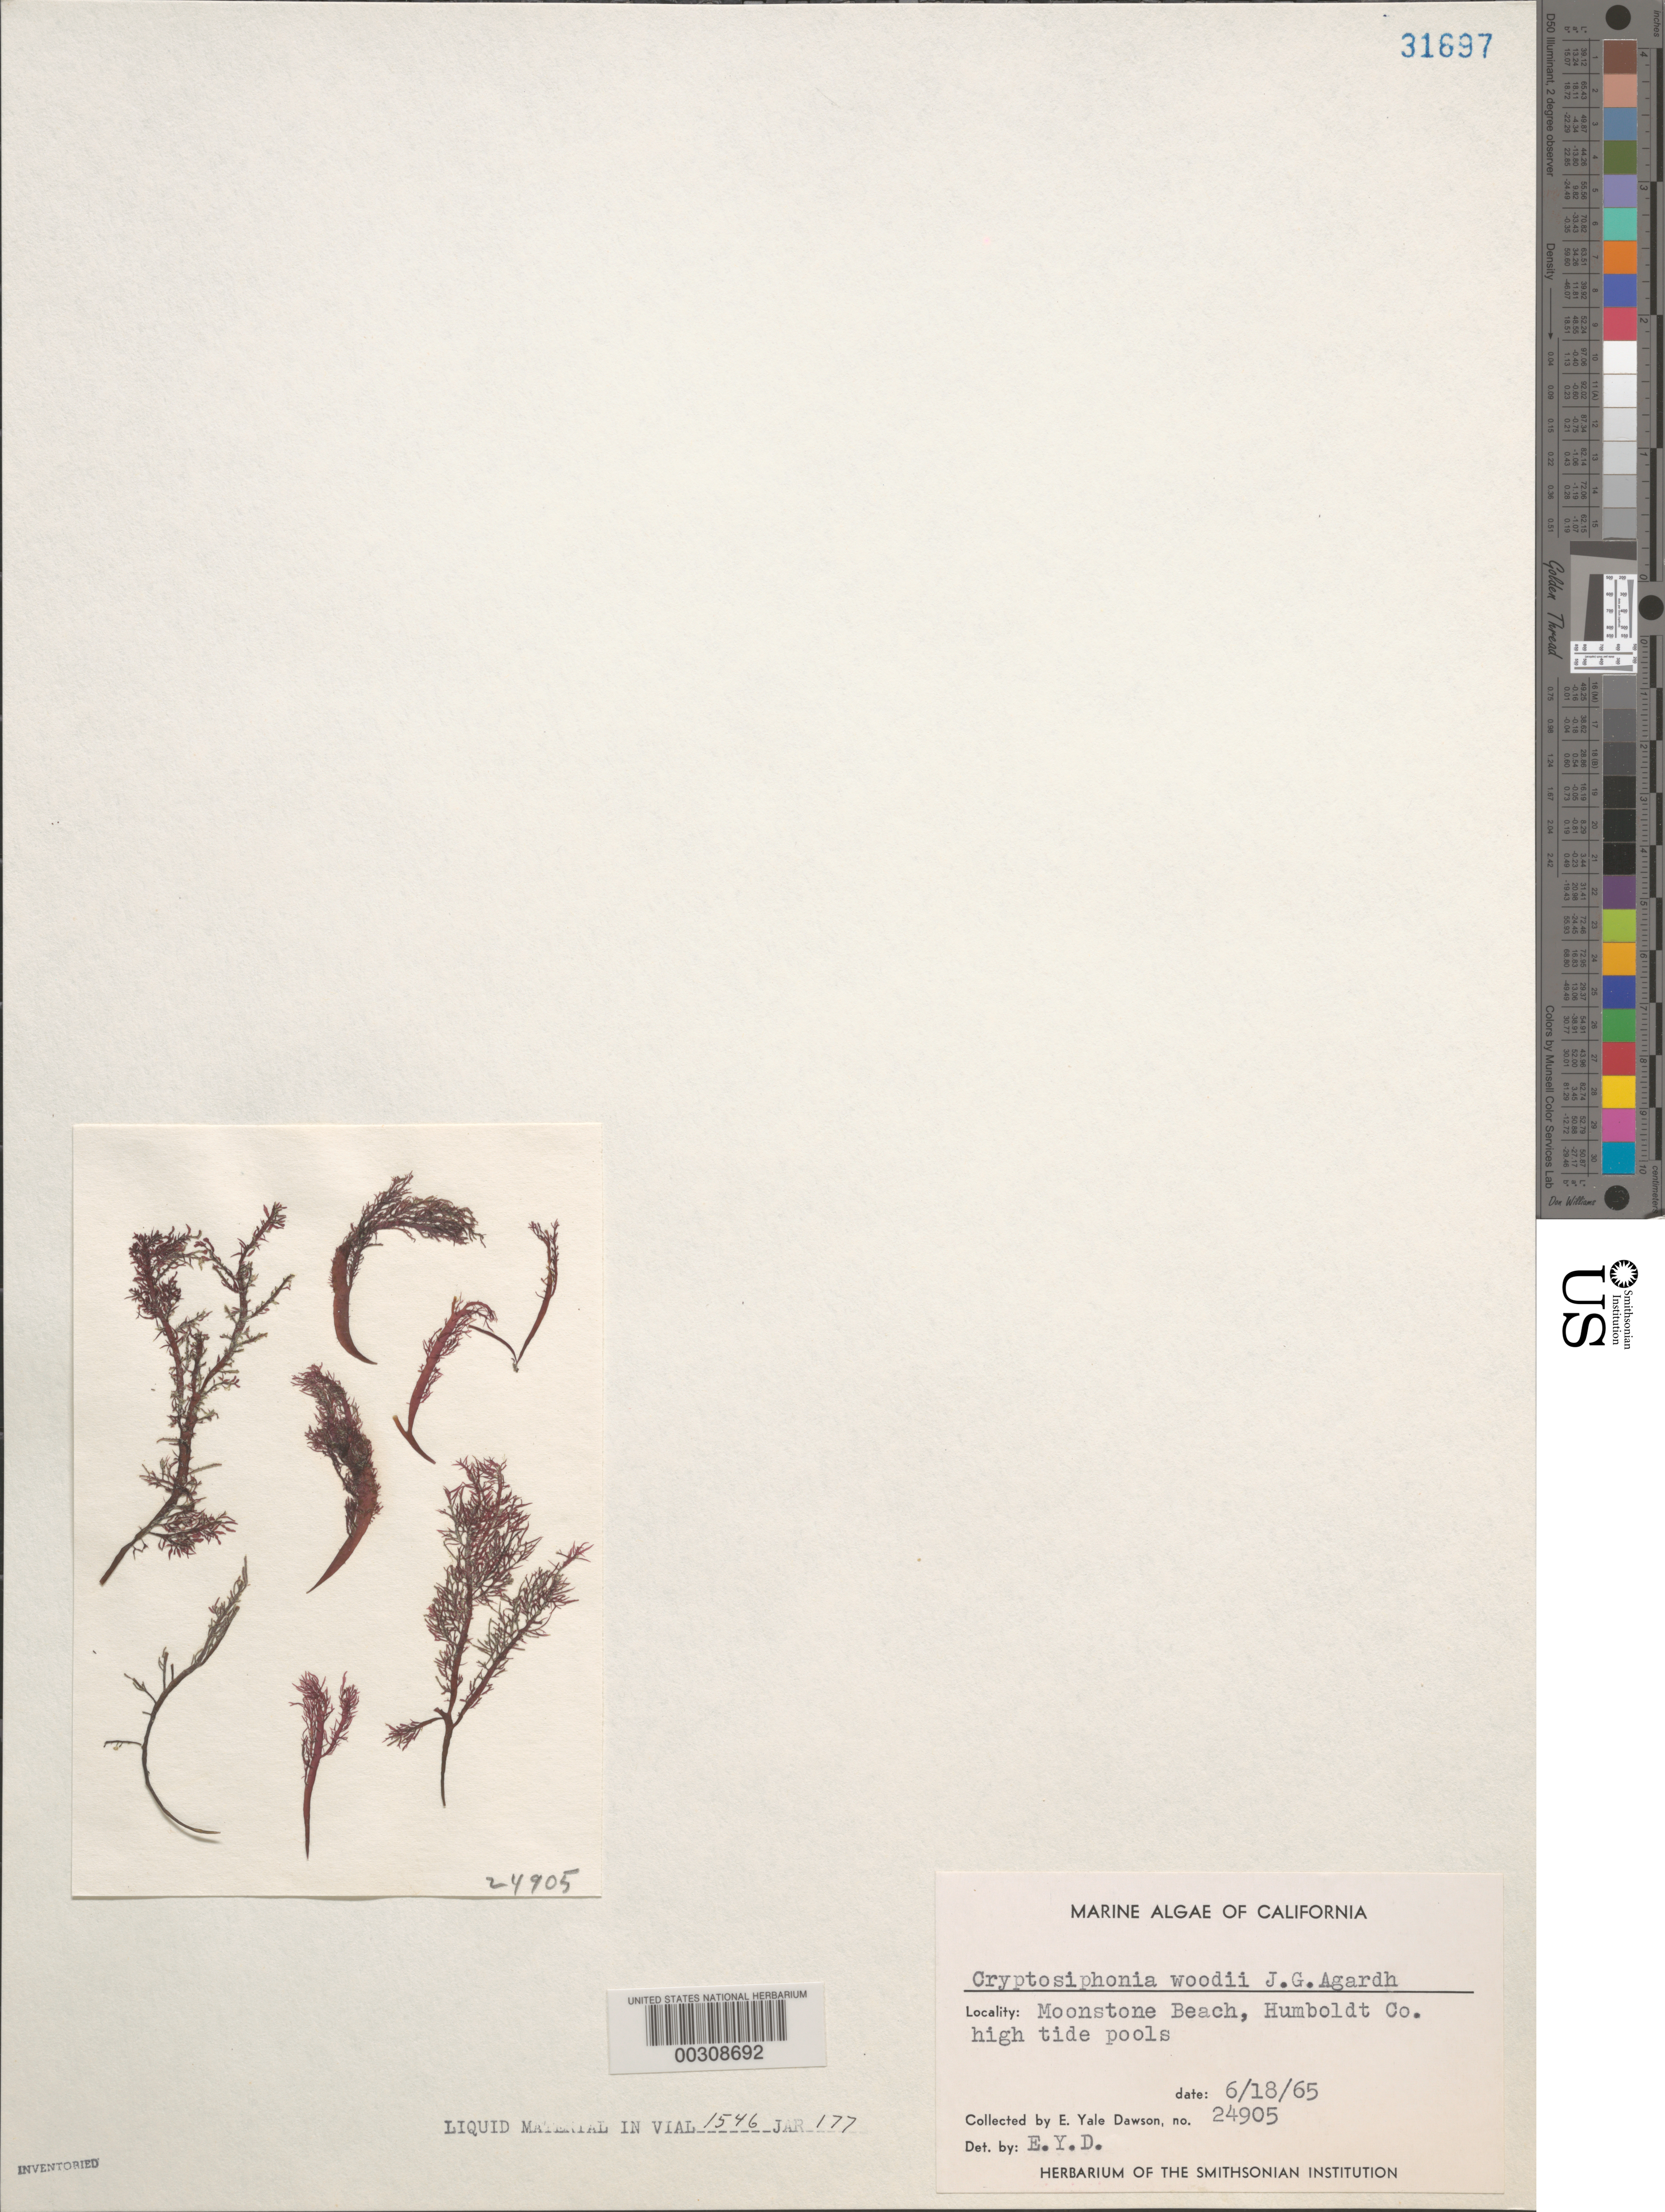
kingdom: Plantae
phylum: Rhodophyta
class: Florideophyceae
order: Gigartinales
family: Dumontiaceae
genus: Cryptosiphonia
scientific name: Cryptosiphonia woodii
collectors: E. Y. Dawson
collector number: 24905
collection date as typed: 18 Jun 65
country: United States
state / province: California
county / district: Humboldt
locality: Moonstone Beach, Humboldt Co. high tide pools.